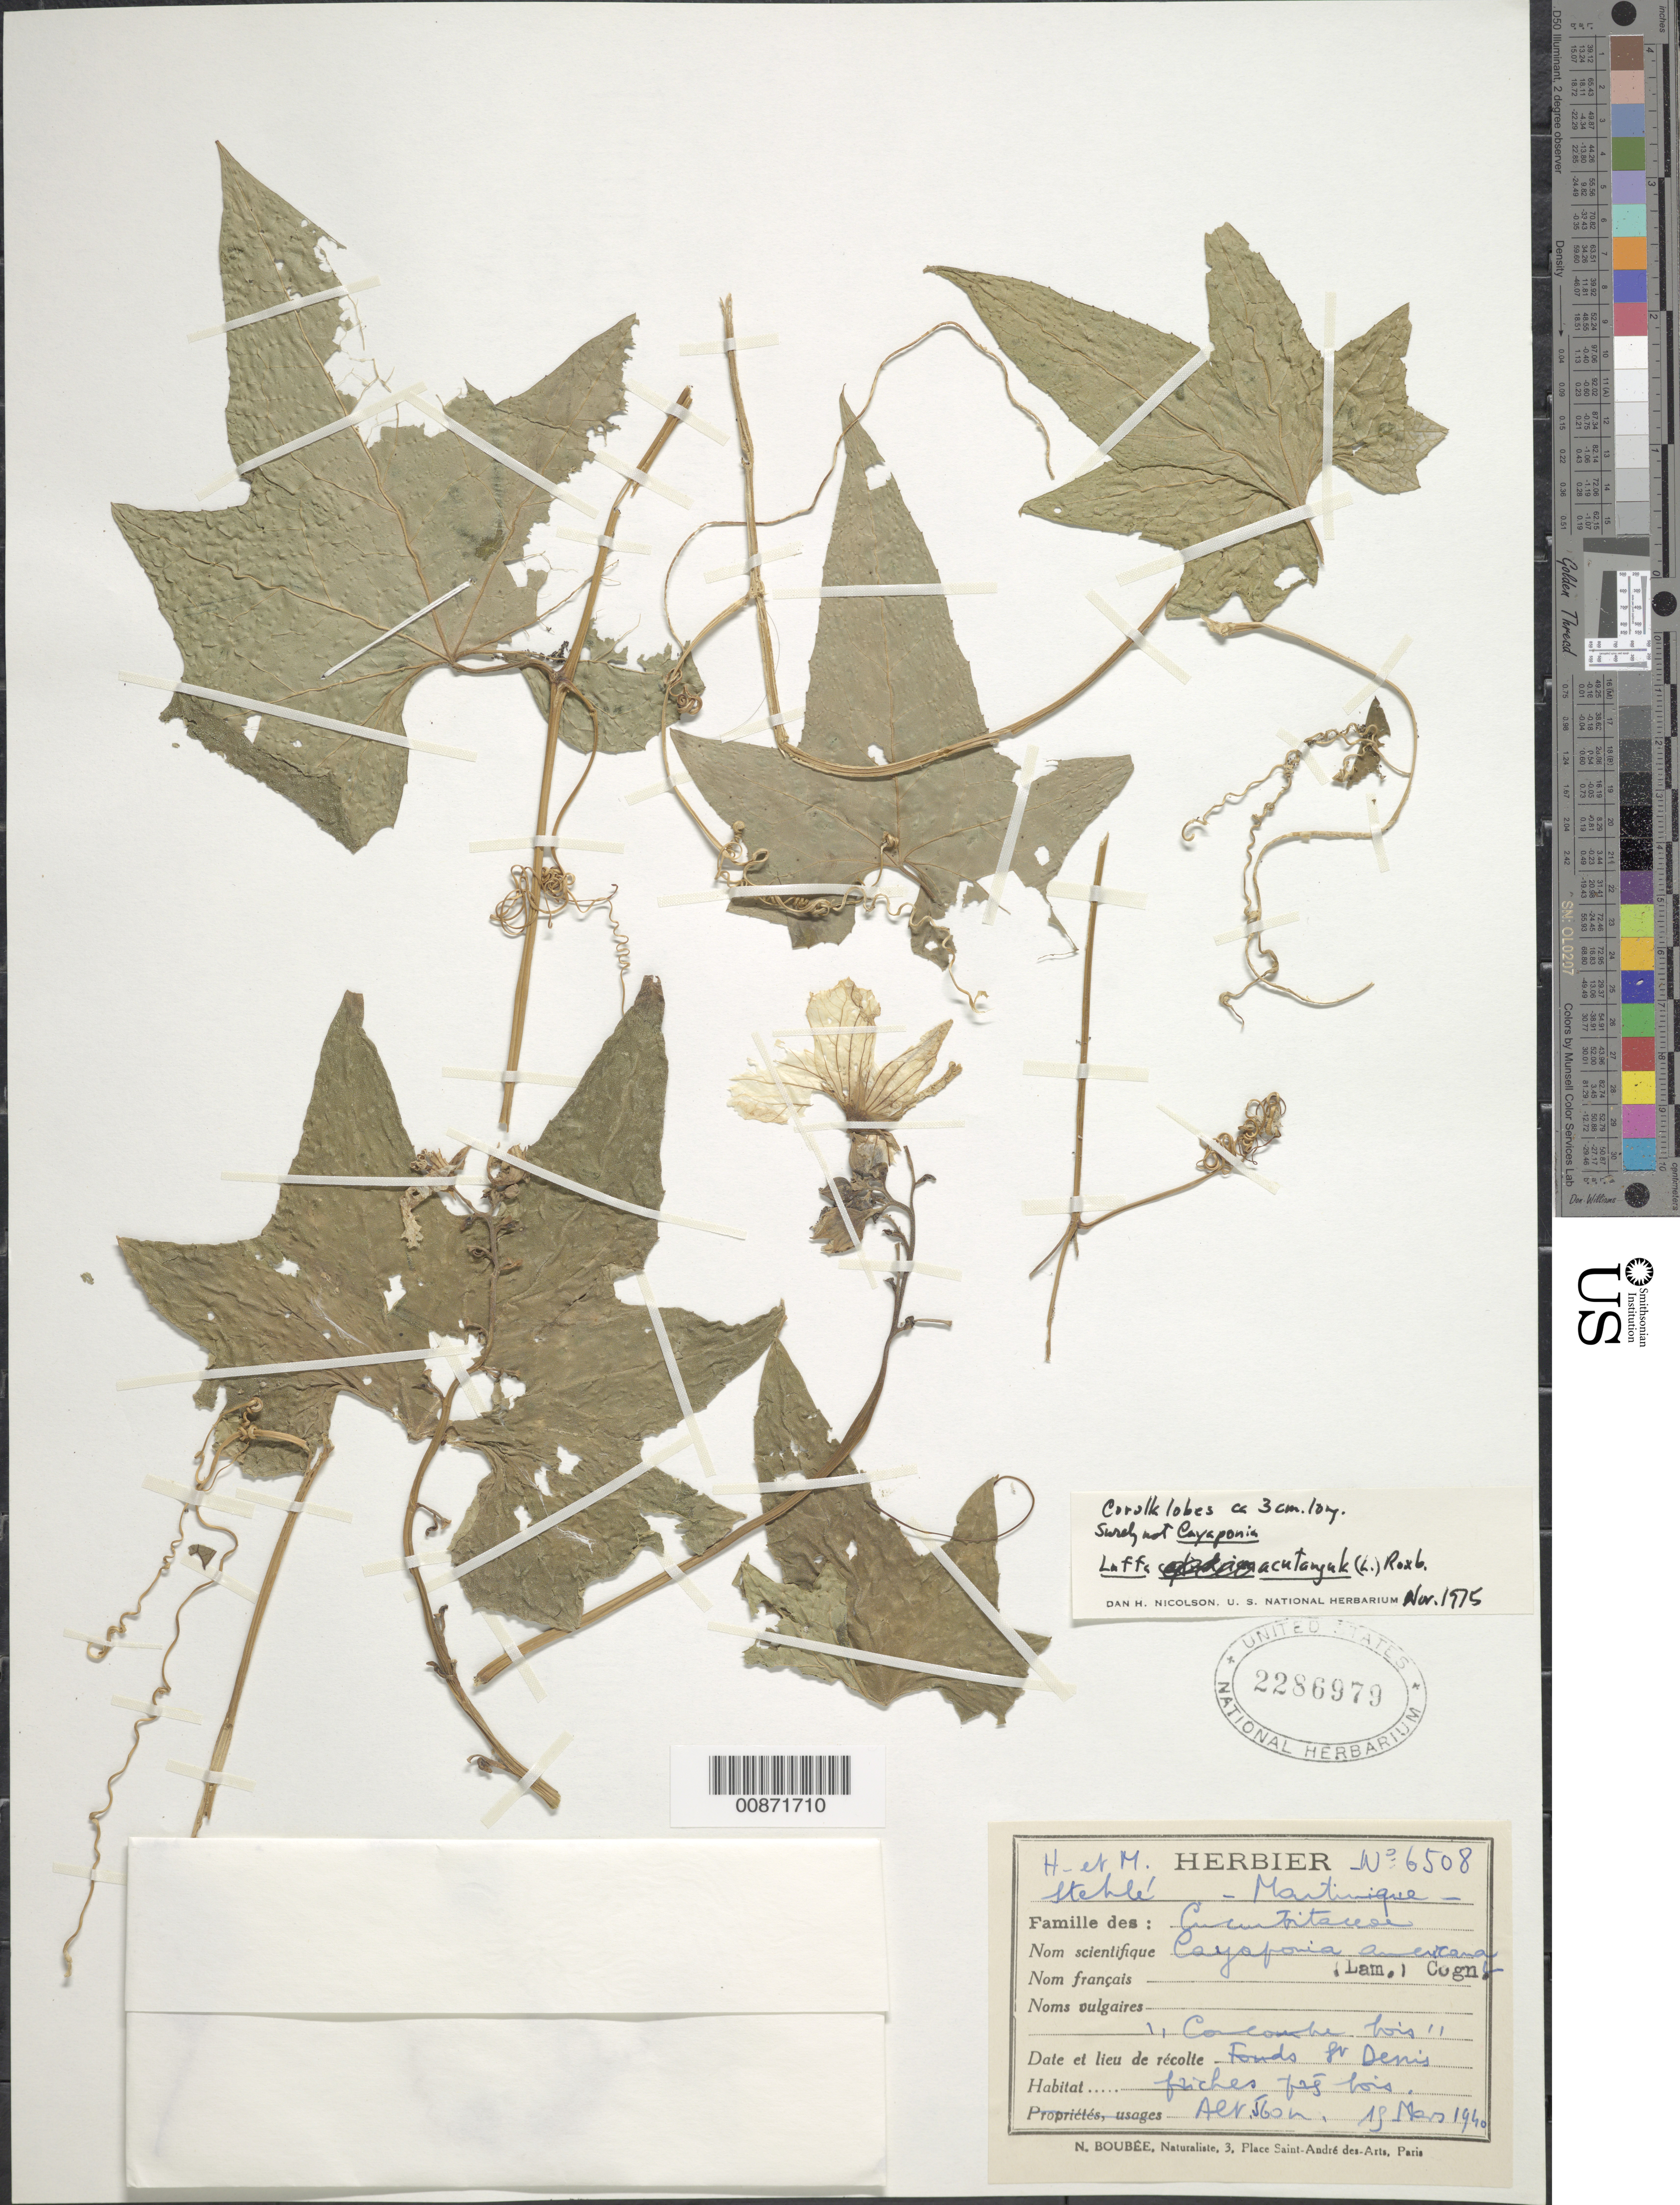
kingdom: Plantae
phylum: Tracheophyta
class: Magnoliopsida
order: Cucurbitales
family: Cucurbitaceae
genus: Luffa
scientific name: Luffa acutangula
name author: (L.) Roxb.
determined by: Nicolson, Dan H.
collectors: H. Stehlé & M. Stehlé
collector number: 6508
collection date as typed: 18 Mar 1940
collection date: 1940-03-18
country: Martinique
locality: Fonds St. Denis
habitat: Friches --- bois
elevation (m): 560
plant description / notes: Common name: Concombe (sp?) bois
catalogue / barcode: US 2286979